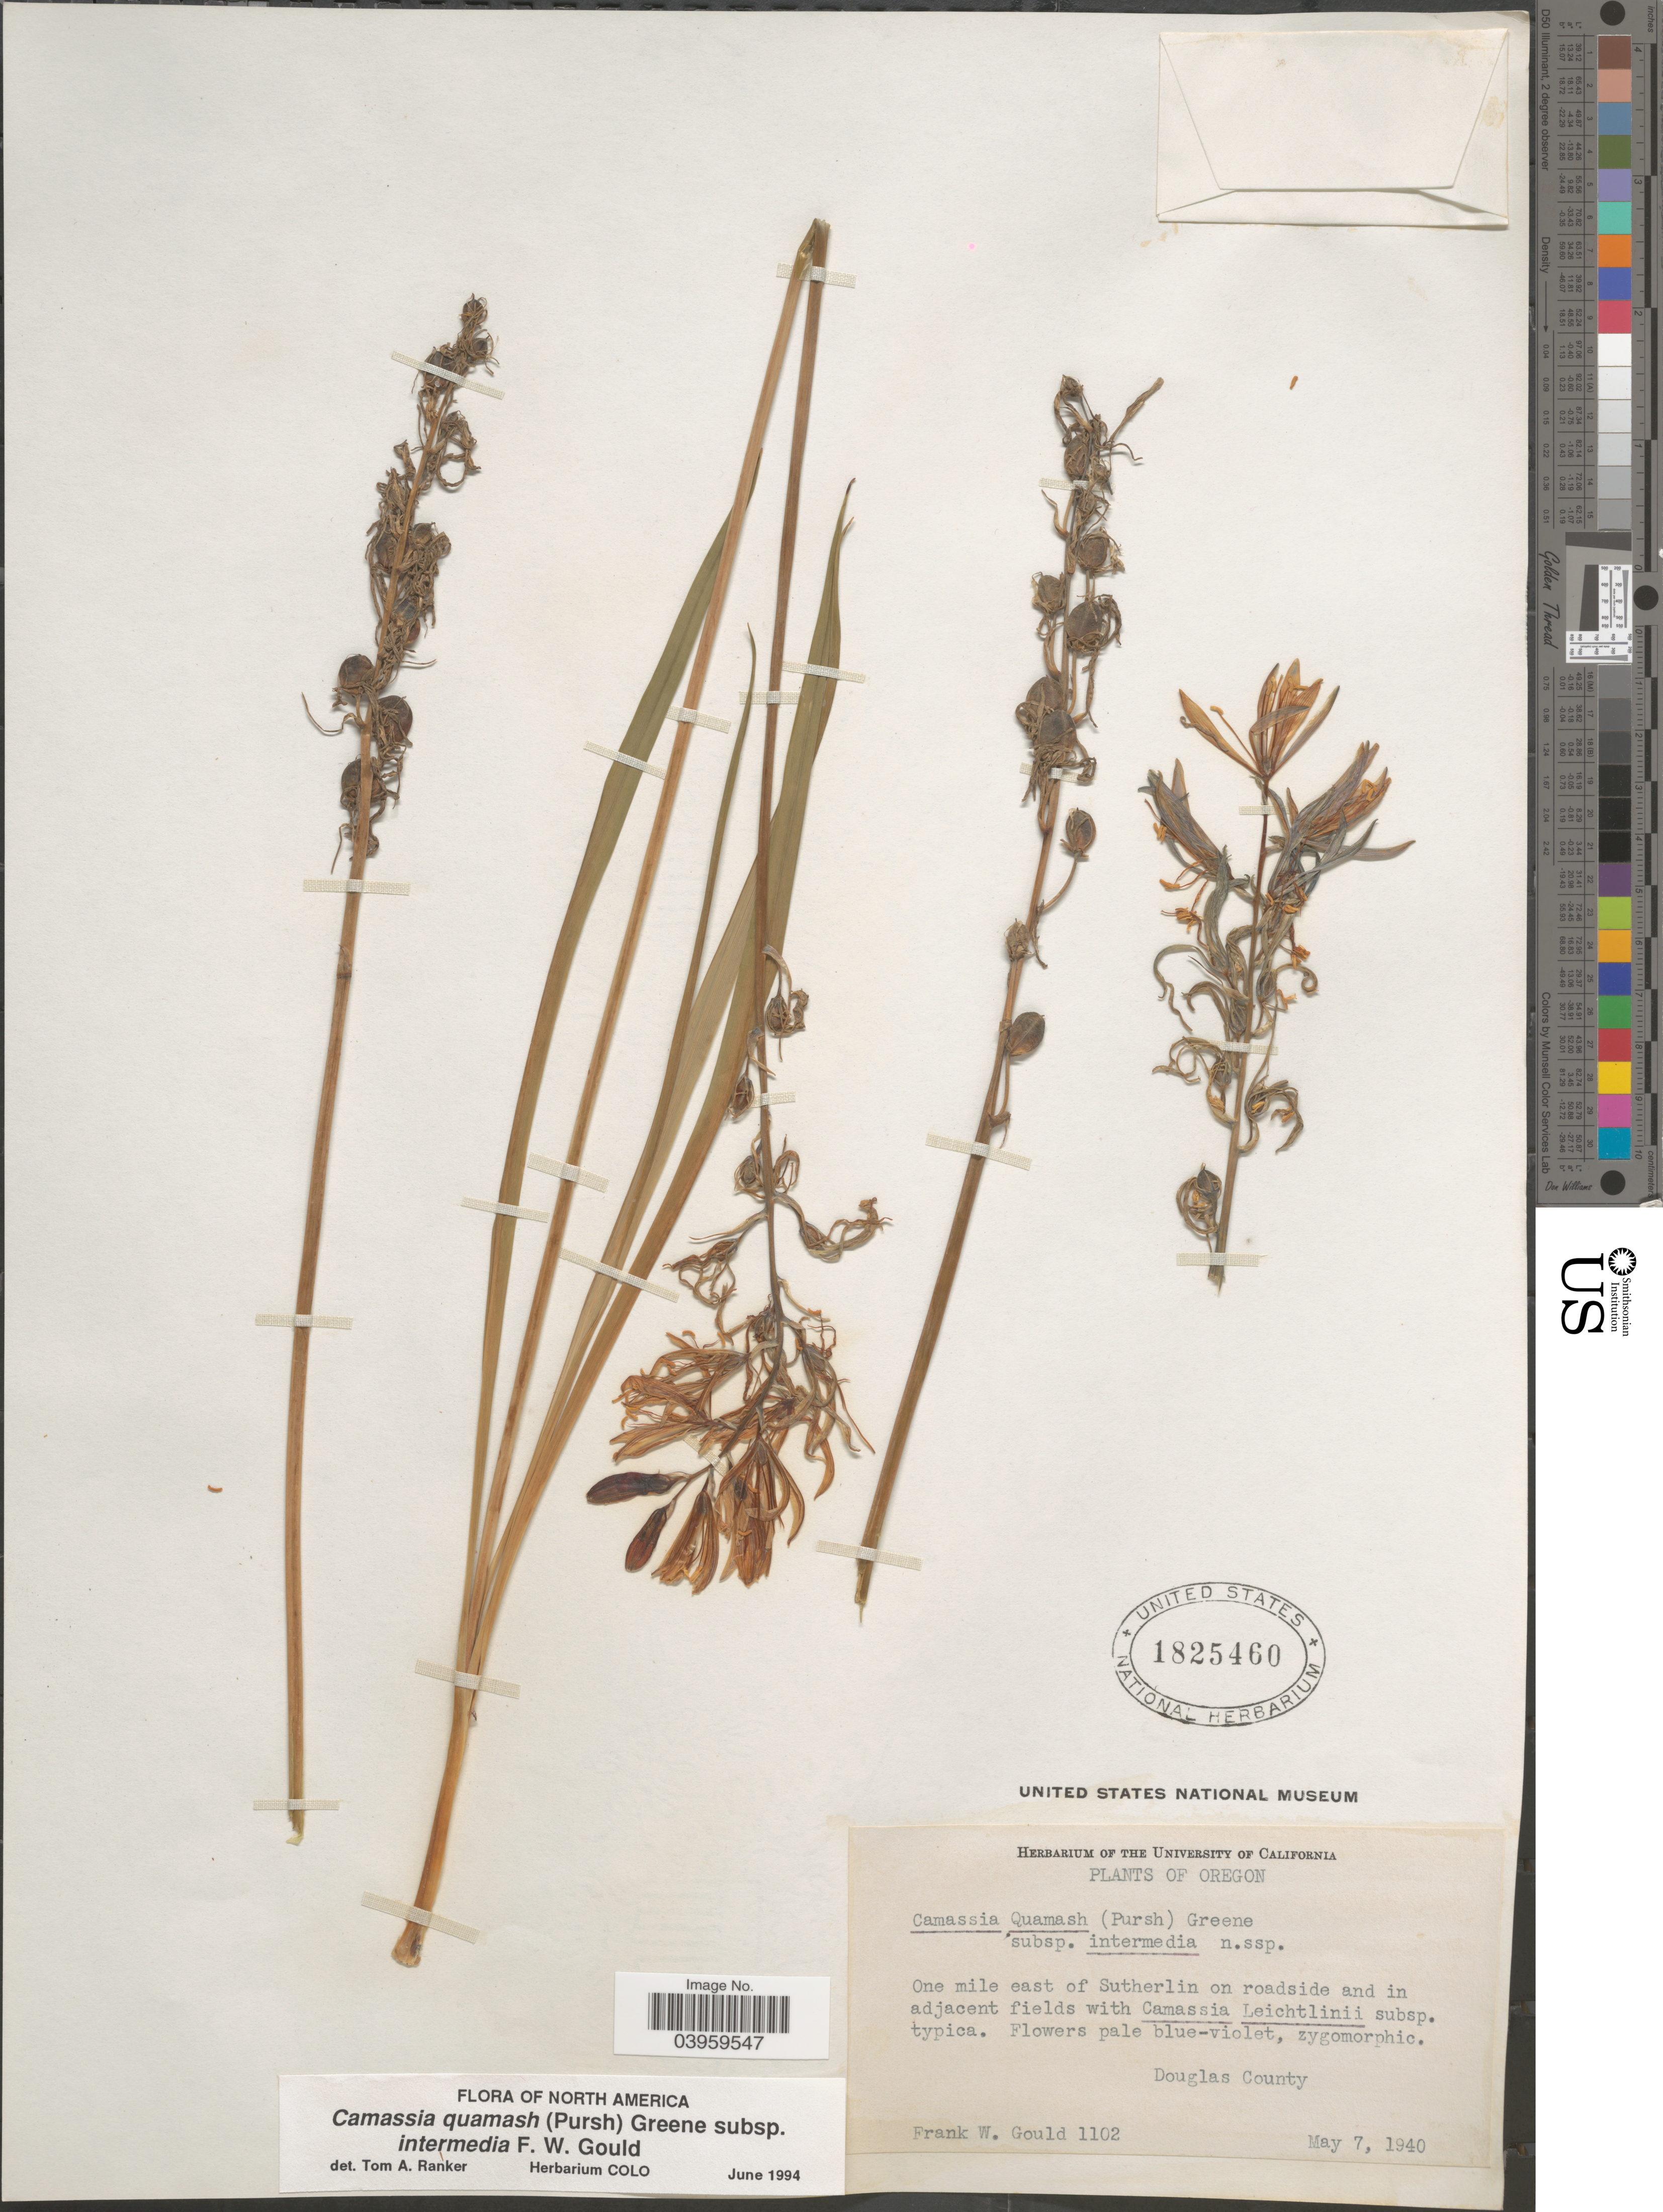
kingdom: Plantae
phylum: Tracheophyta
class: Liliopsida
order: Asparagales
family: Asparagaceae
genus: Camassia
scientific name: Camassia quamash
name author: (Pursh) Greene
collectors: F. W. Gould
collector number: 1102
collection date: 1940-05-07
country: United States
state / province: Oregon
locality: One mile east of Sutherlin on roadside and in adjacent fields. Douglas County.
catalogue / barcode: US 1825460